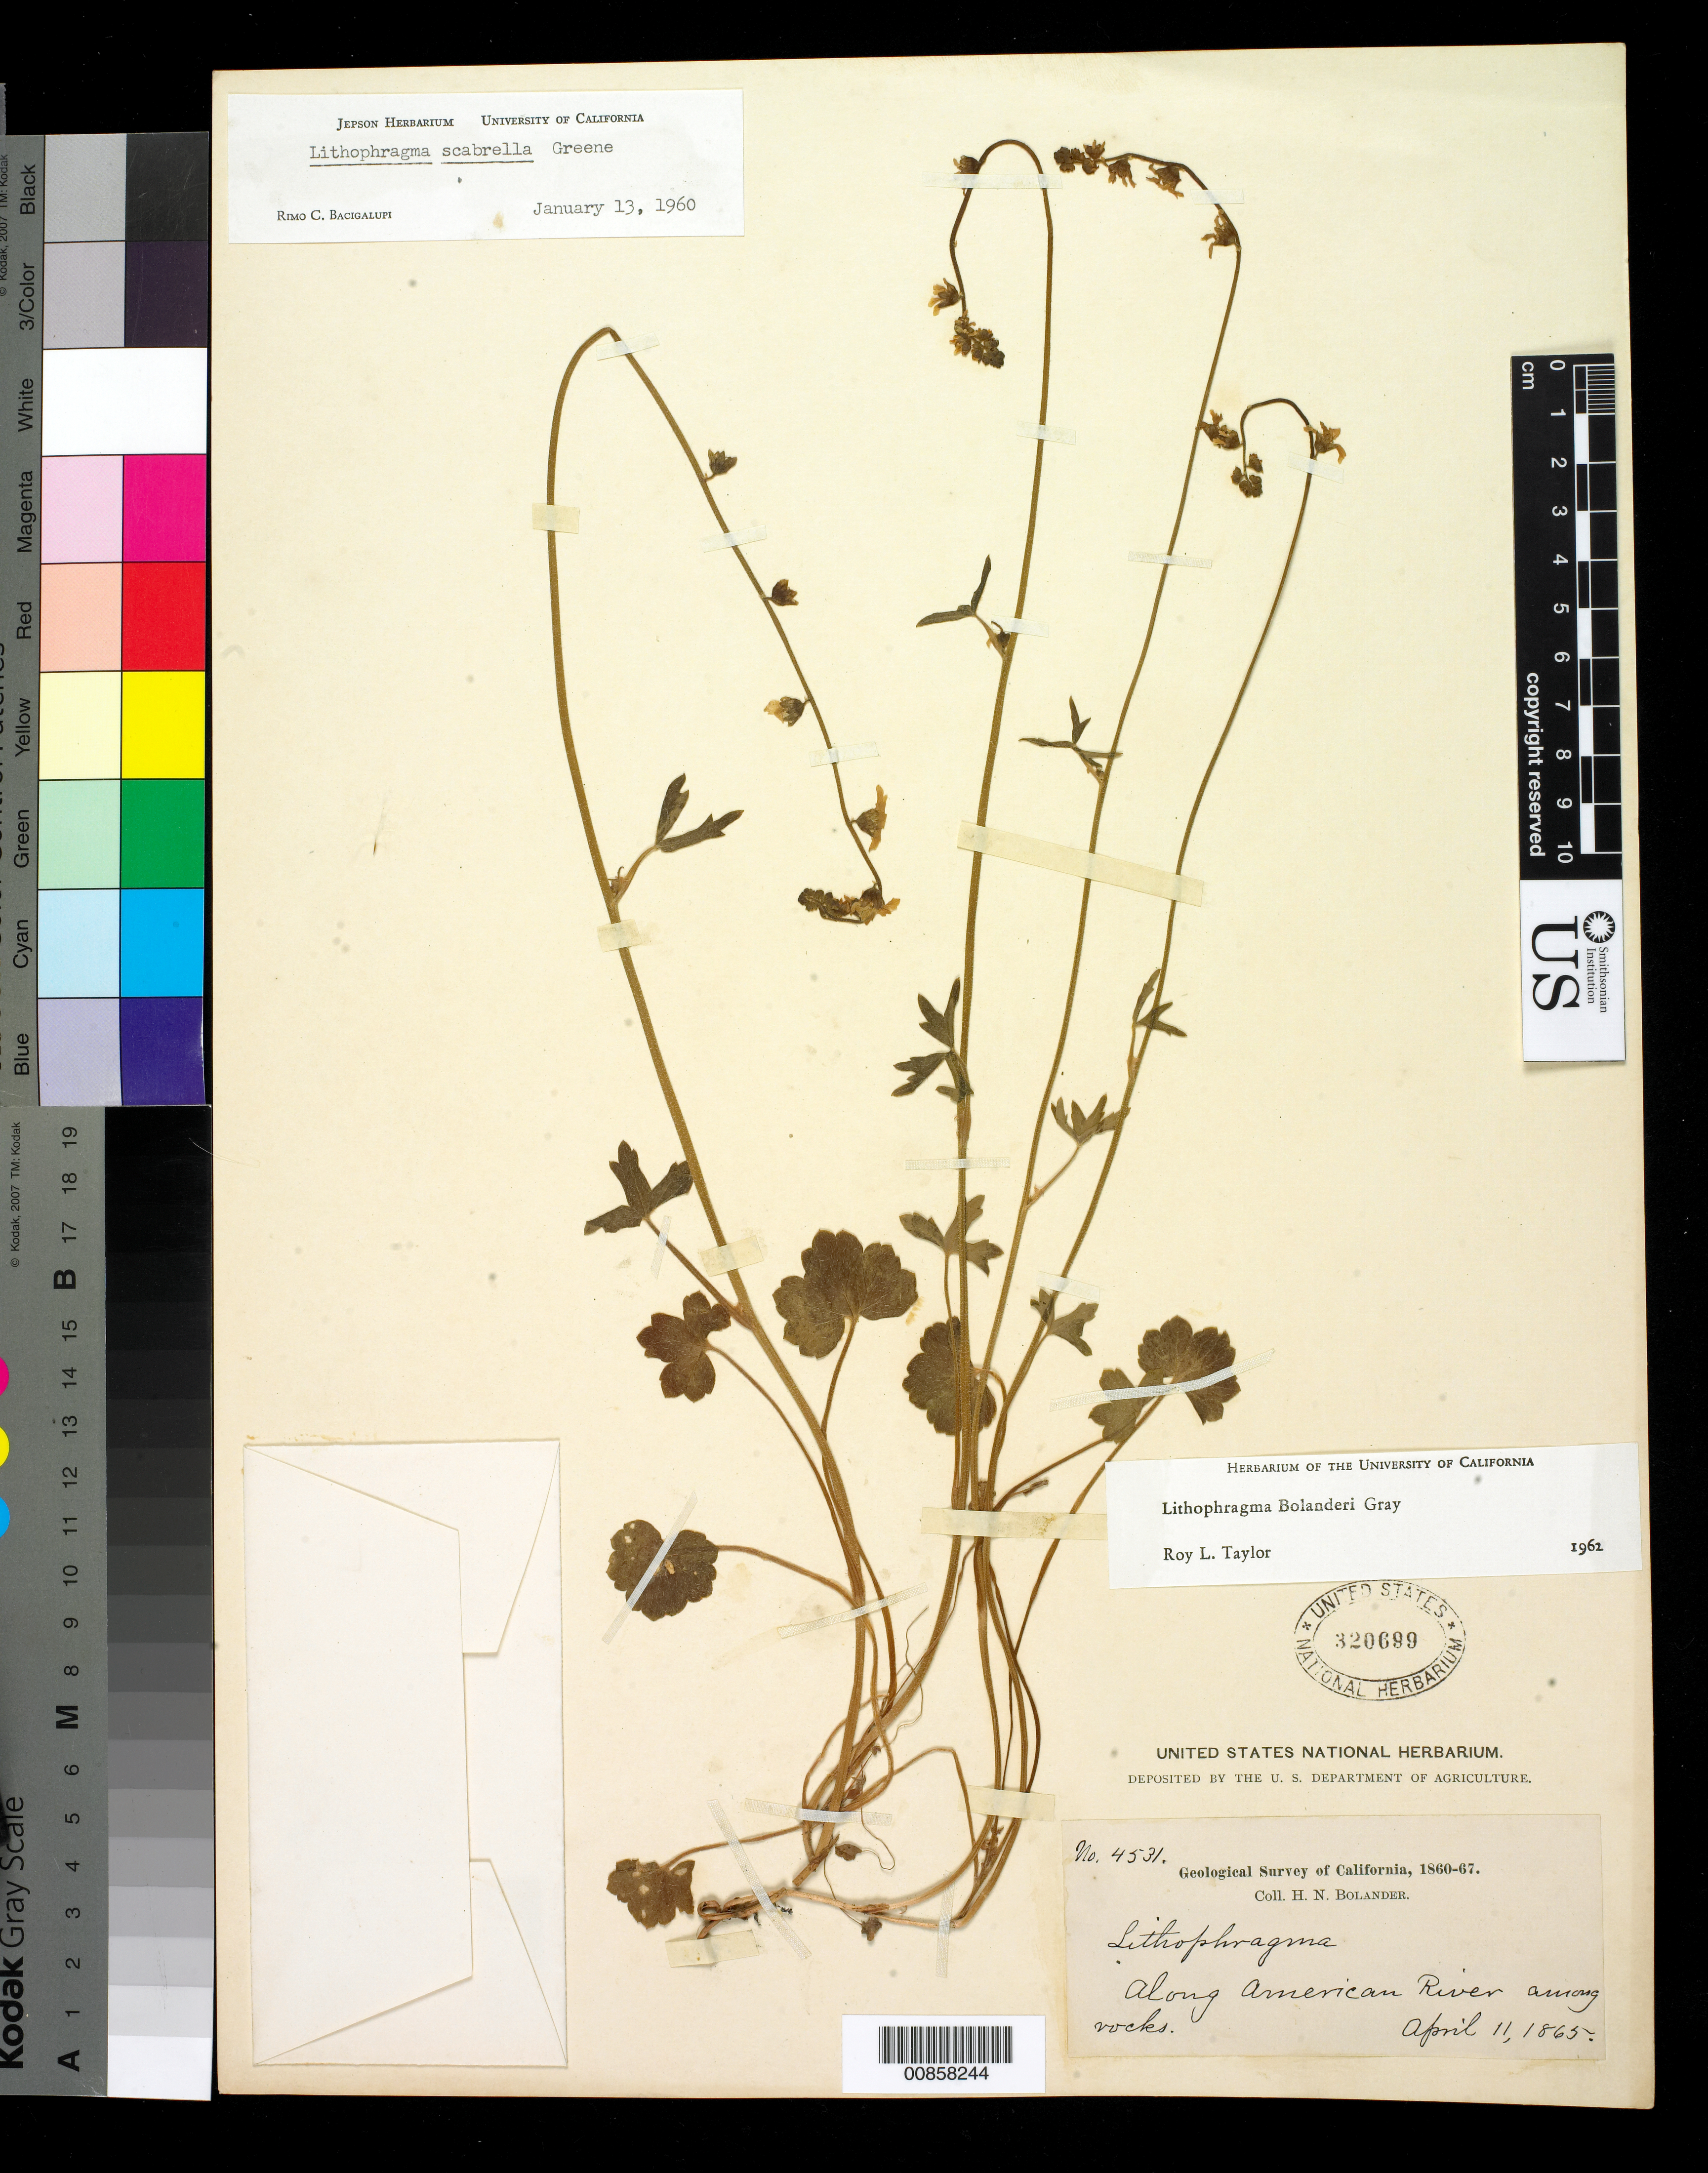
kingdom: Plantae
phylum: Tracheophyta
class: Magnoliopsida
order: Saxifragales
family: Saxifragaceae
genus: Lithophragma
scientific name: Lithophragma bolanderi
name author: A. Gray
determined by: Taylor, R. L.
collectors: H. Bolander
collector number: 4531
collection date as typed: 11 Apr 1865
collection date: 1865-04-11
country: United States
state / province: California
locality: Along American River among rocks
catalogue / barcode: US 320699